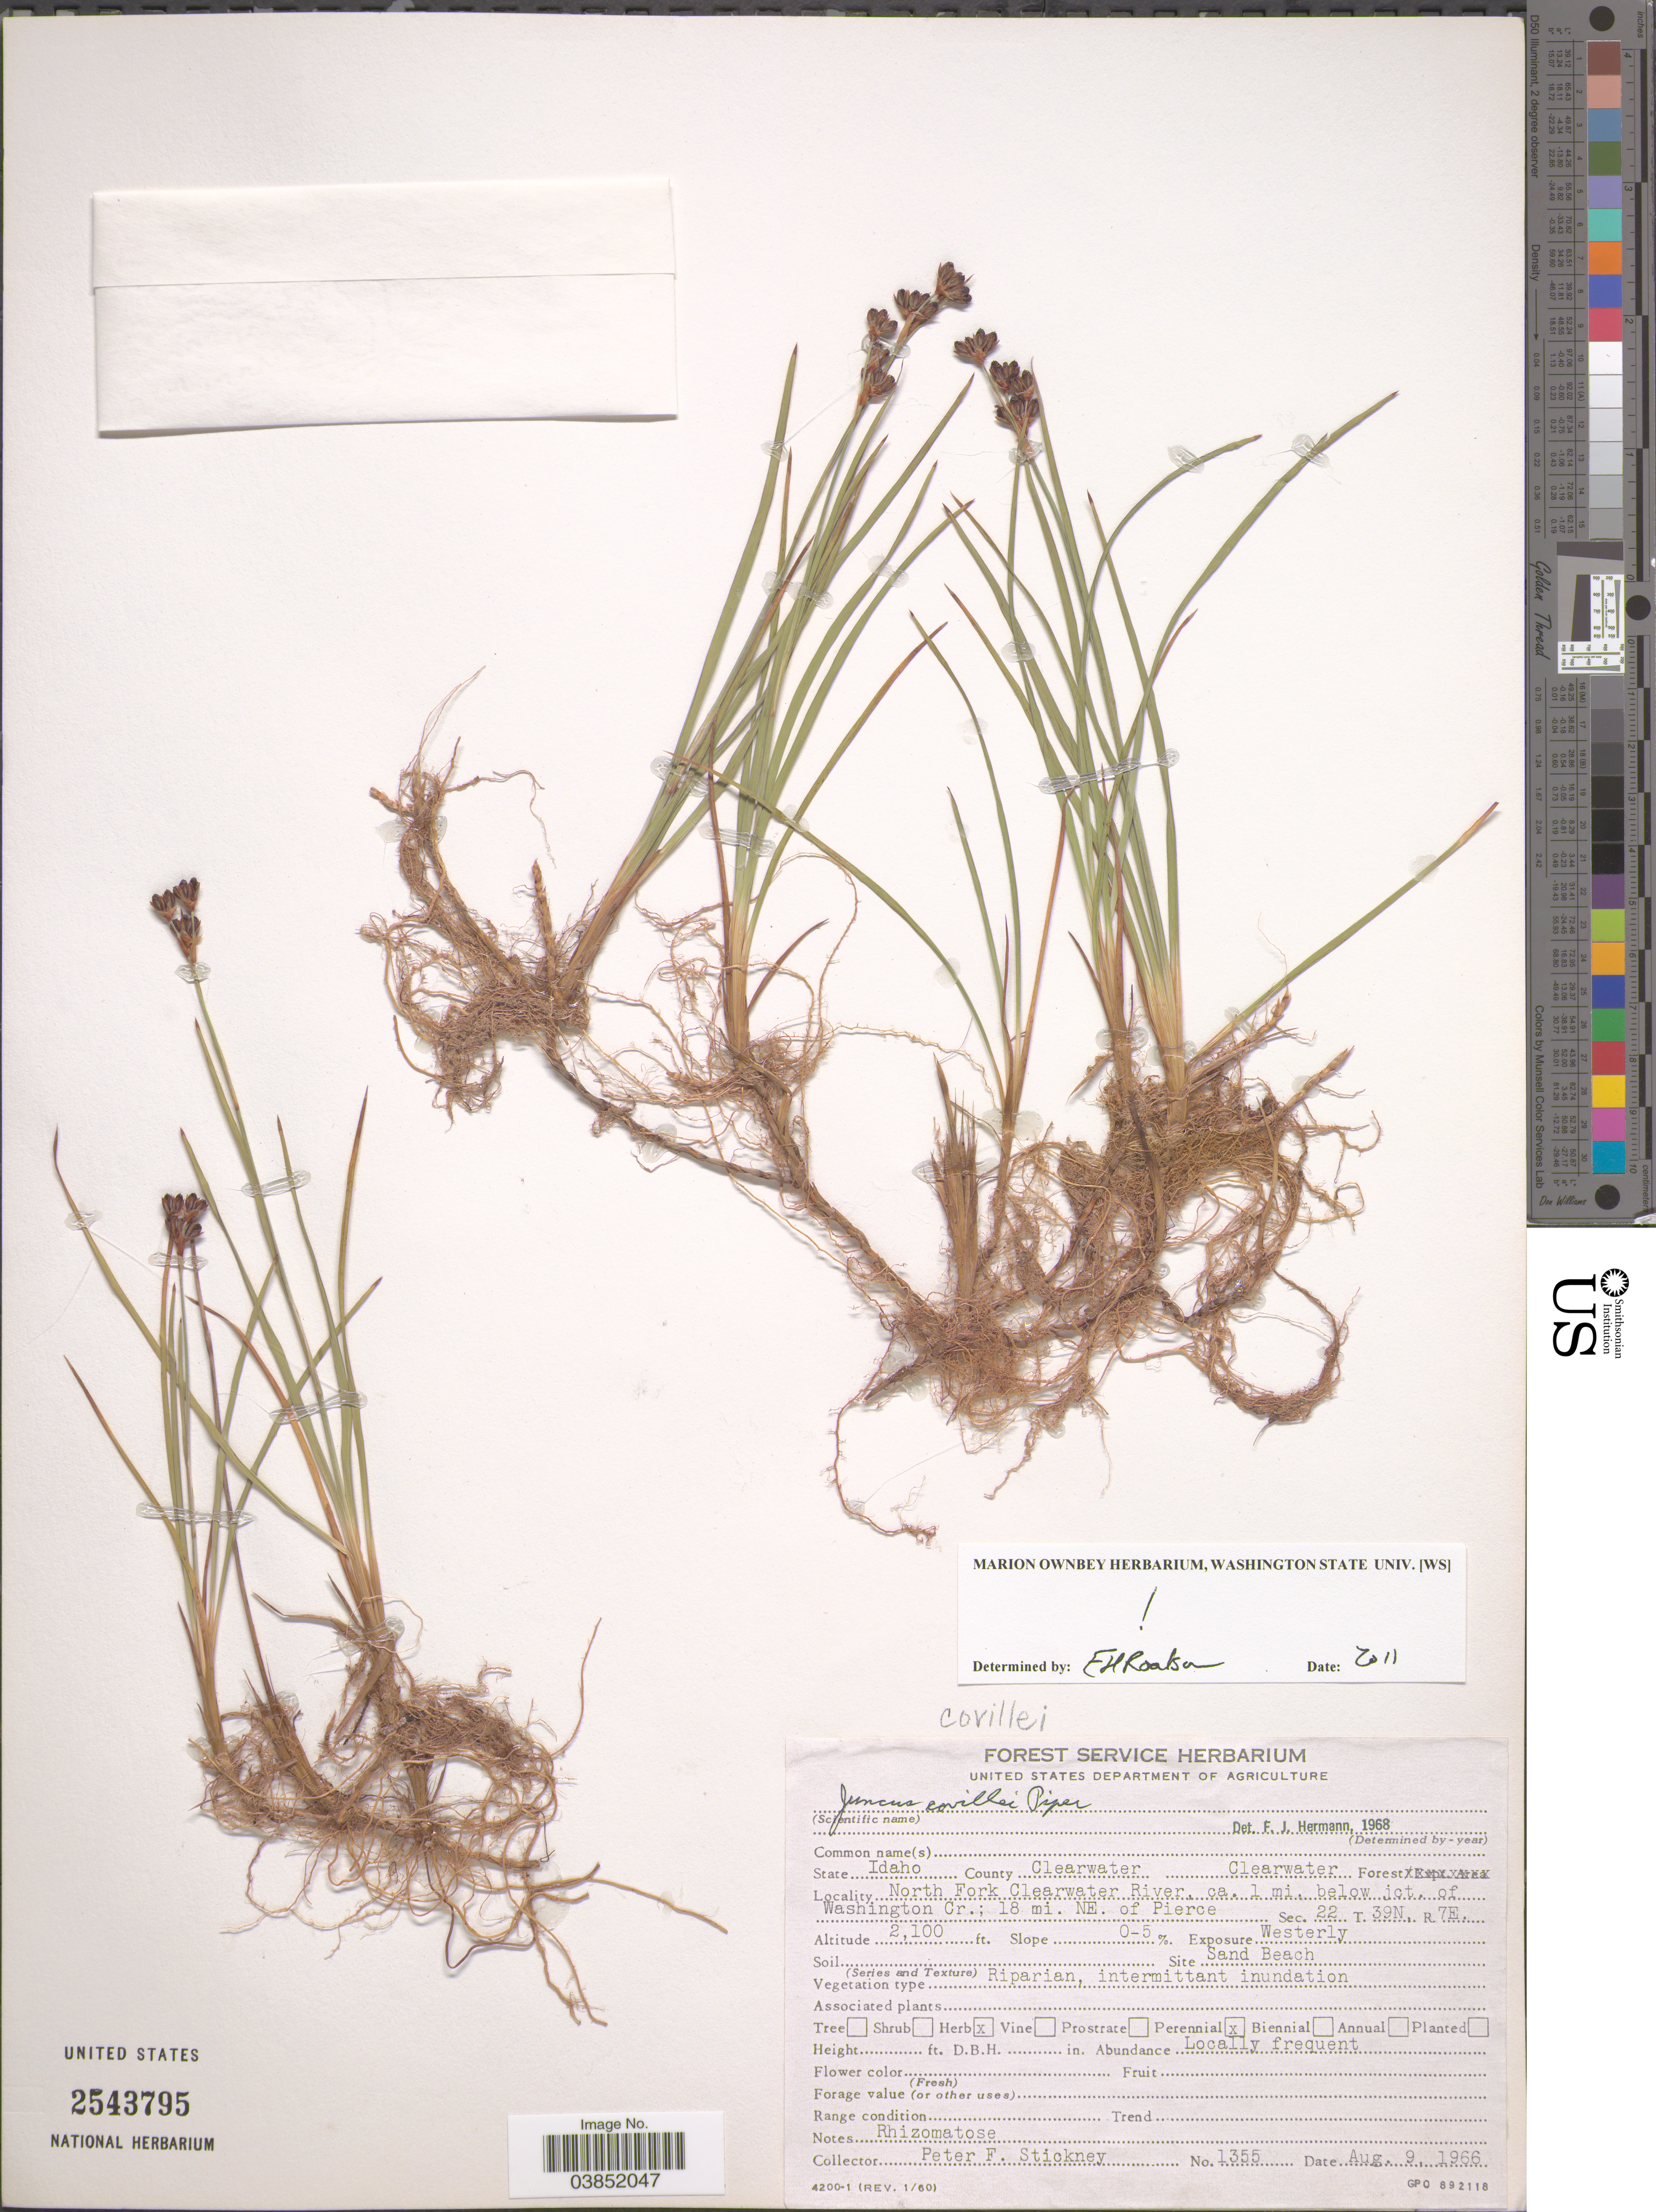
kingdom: Plantae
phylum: Tracheophyta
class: Liliopsida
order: Poales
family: Juncaceae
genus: Juncus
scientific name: Juncus covillei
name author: Piper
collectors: P. Stickney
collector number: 1355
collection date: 1966-08-09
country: United States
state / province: Idaho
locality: County Clearwater. Clearwater Forest. North Fork Clearwater River, ca. 1 mi. below jct. of Washington Cr.; 18 mi. NE. of Pierce. Sec. 22 T.39N, R7E.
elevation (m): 640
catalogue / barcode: US 2543795